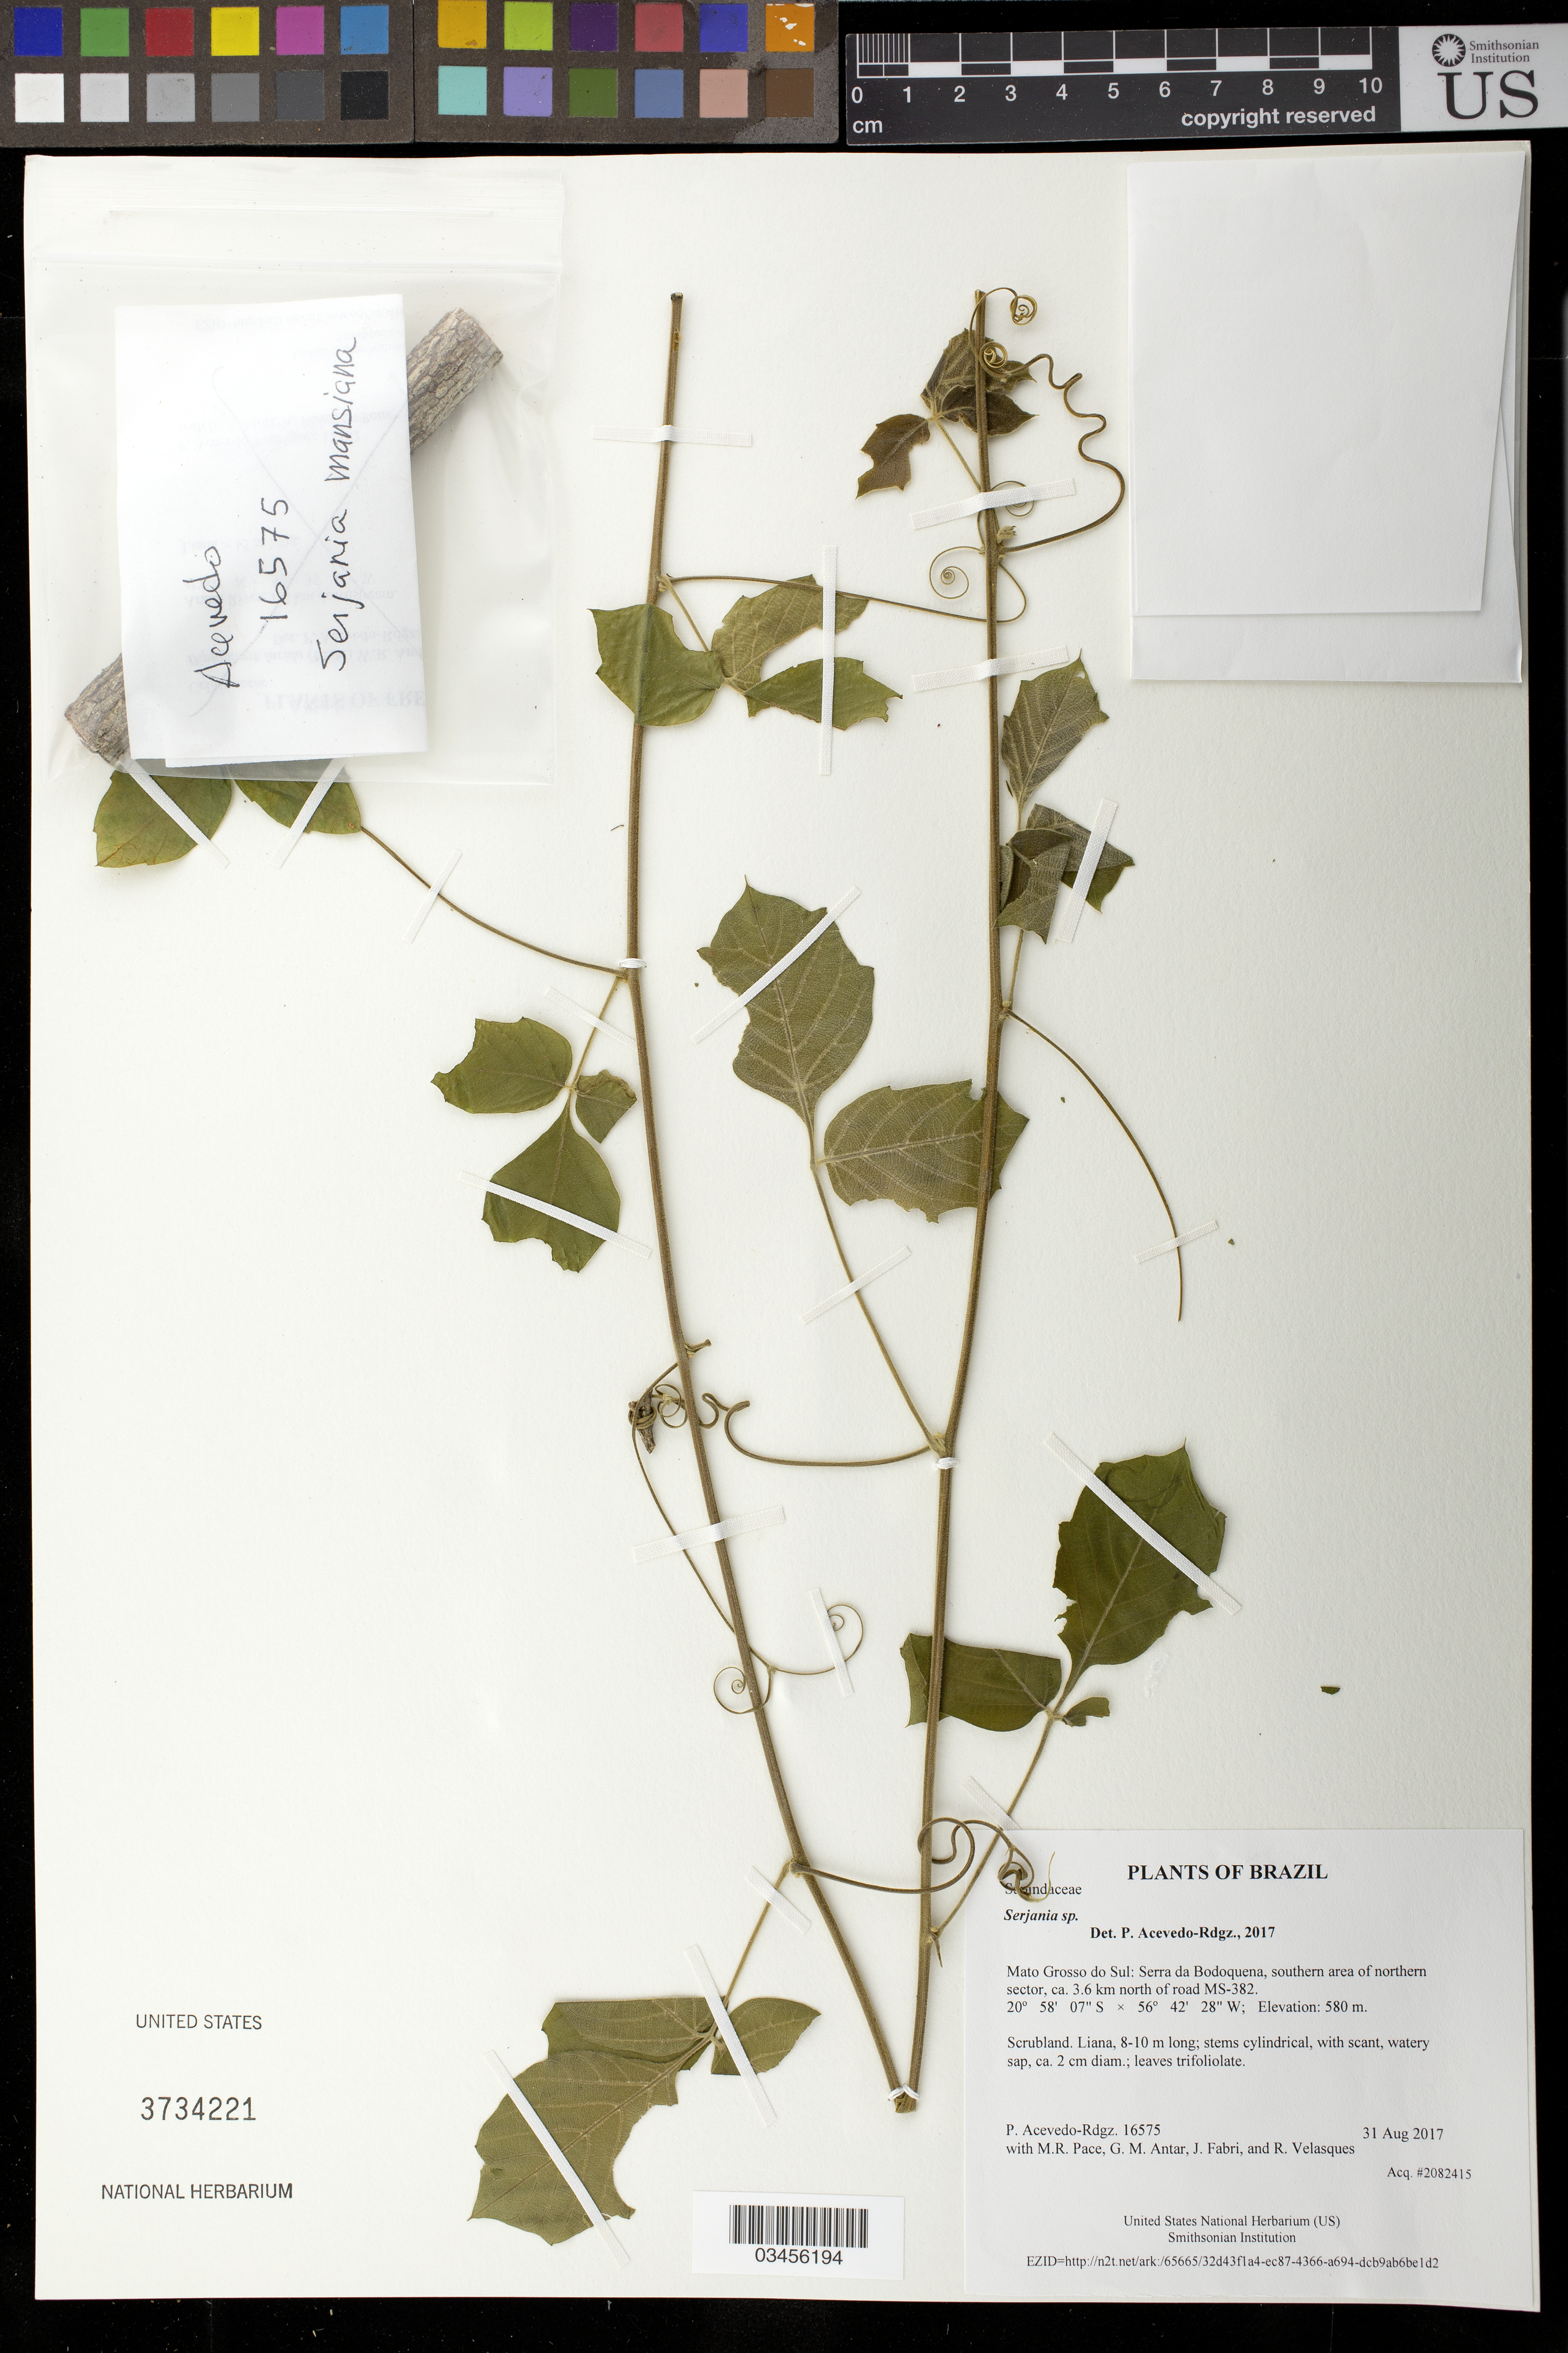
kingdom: Plantae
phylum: Tracheophyta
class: Magnoliopsida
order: Sapindales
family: Sapindaceae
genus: Serjania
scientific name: Serjania eriocarpa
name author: Radlk.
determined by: Acevedo-Rodriguez, P., (US), Smithsonian Institution - National Museum of Natural History (UNITED STATES)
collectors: P. Acevedo-Rodr., M. R. Pace, G. M. Antar, J. Fabri & R. Velasques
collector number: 16575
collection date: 2017-08-31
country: Brazil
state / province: Mato Grosso do Sul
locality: Serra da Bodoquena, southern area of northern sector, ca. 3.6 km north of road MS-382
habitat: Scrubland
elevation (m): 580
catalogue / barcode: US 3734221